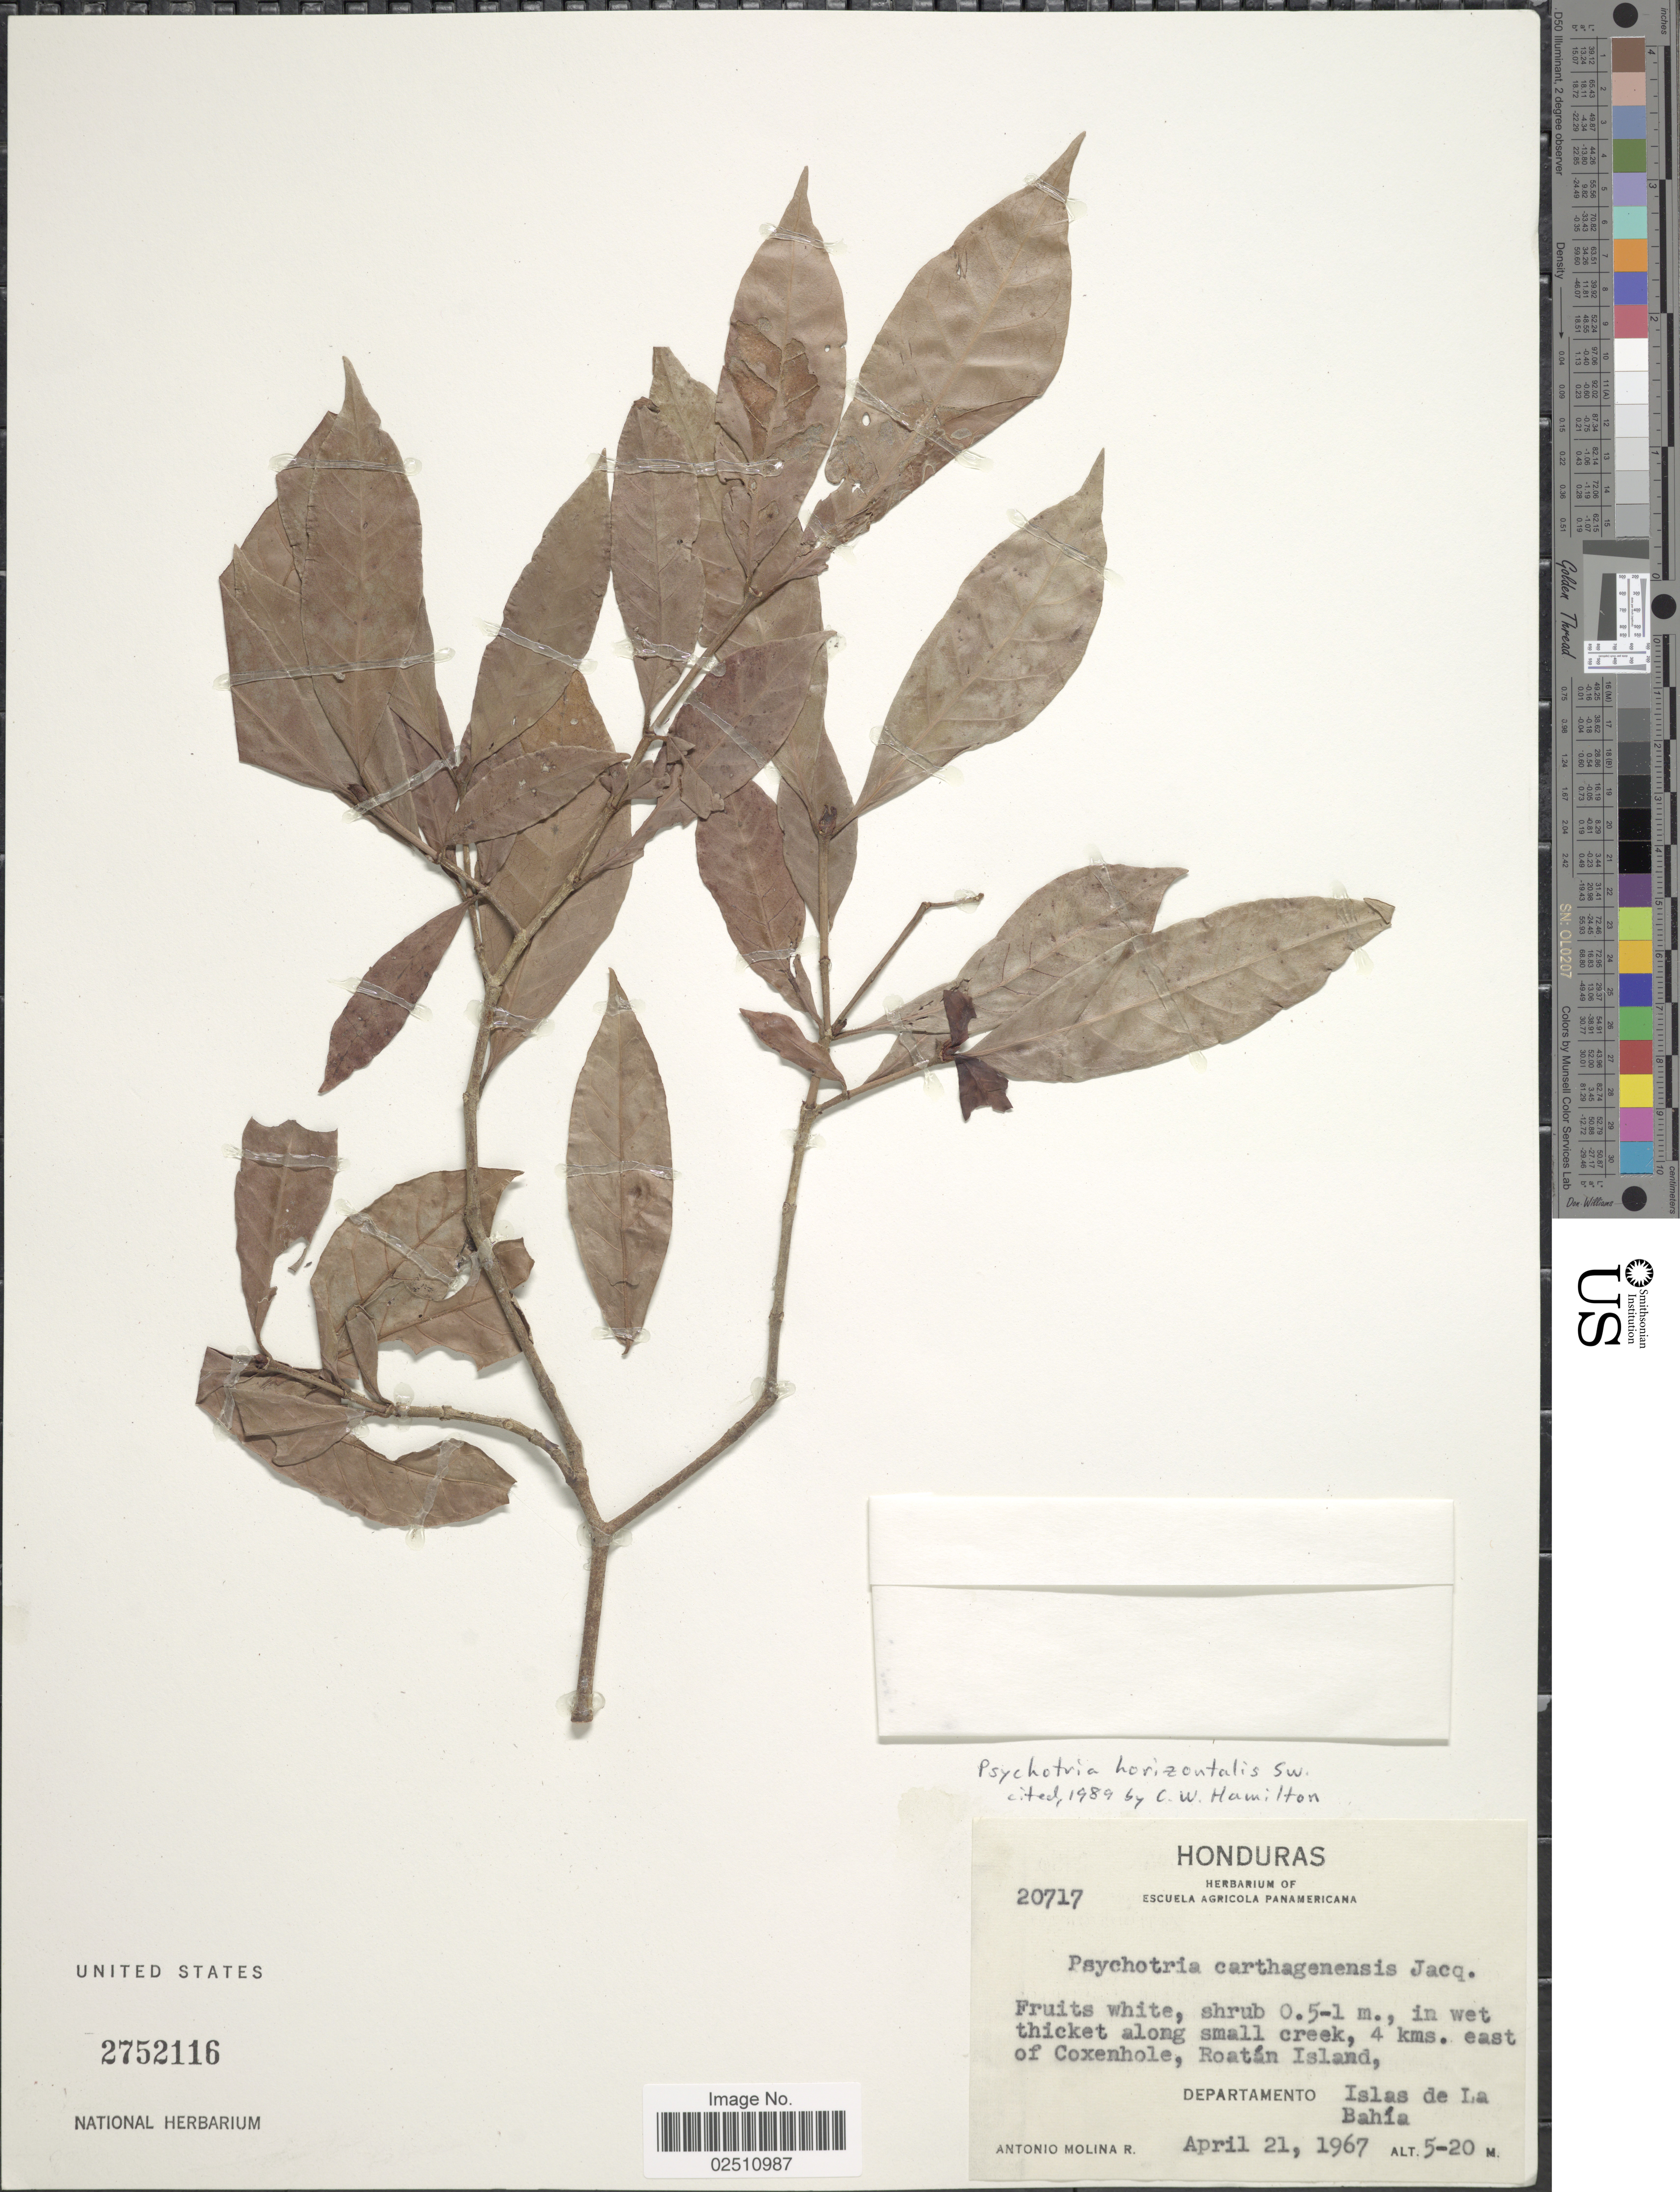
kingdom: Plantae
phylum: Tracheophyta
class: Magnoliopsida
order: Gentianales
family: Rubiaceae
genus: Psychotria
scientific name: Psychotria horizontalis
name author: Sw.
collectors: A. Molina R.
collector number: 20717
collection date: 1967-04-21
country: Honduras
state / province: Islas de la Bahía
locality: In wet thicket along small creek, 4 kms. east of Coxenhole, Roatan Island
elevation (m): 5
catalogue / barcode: US 2752116